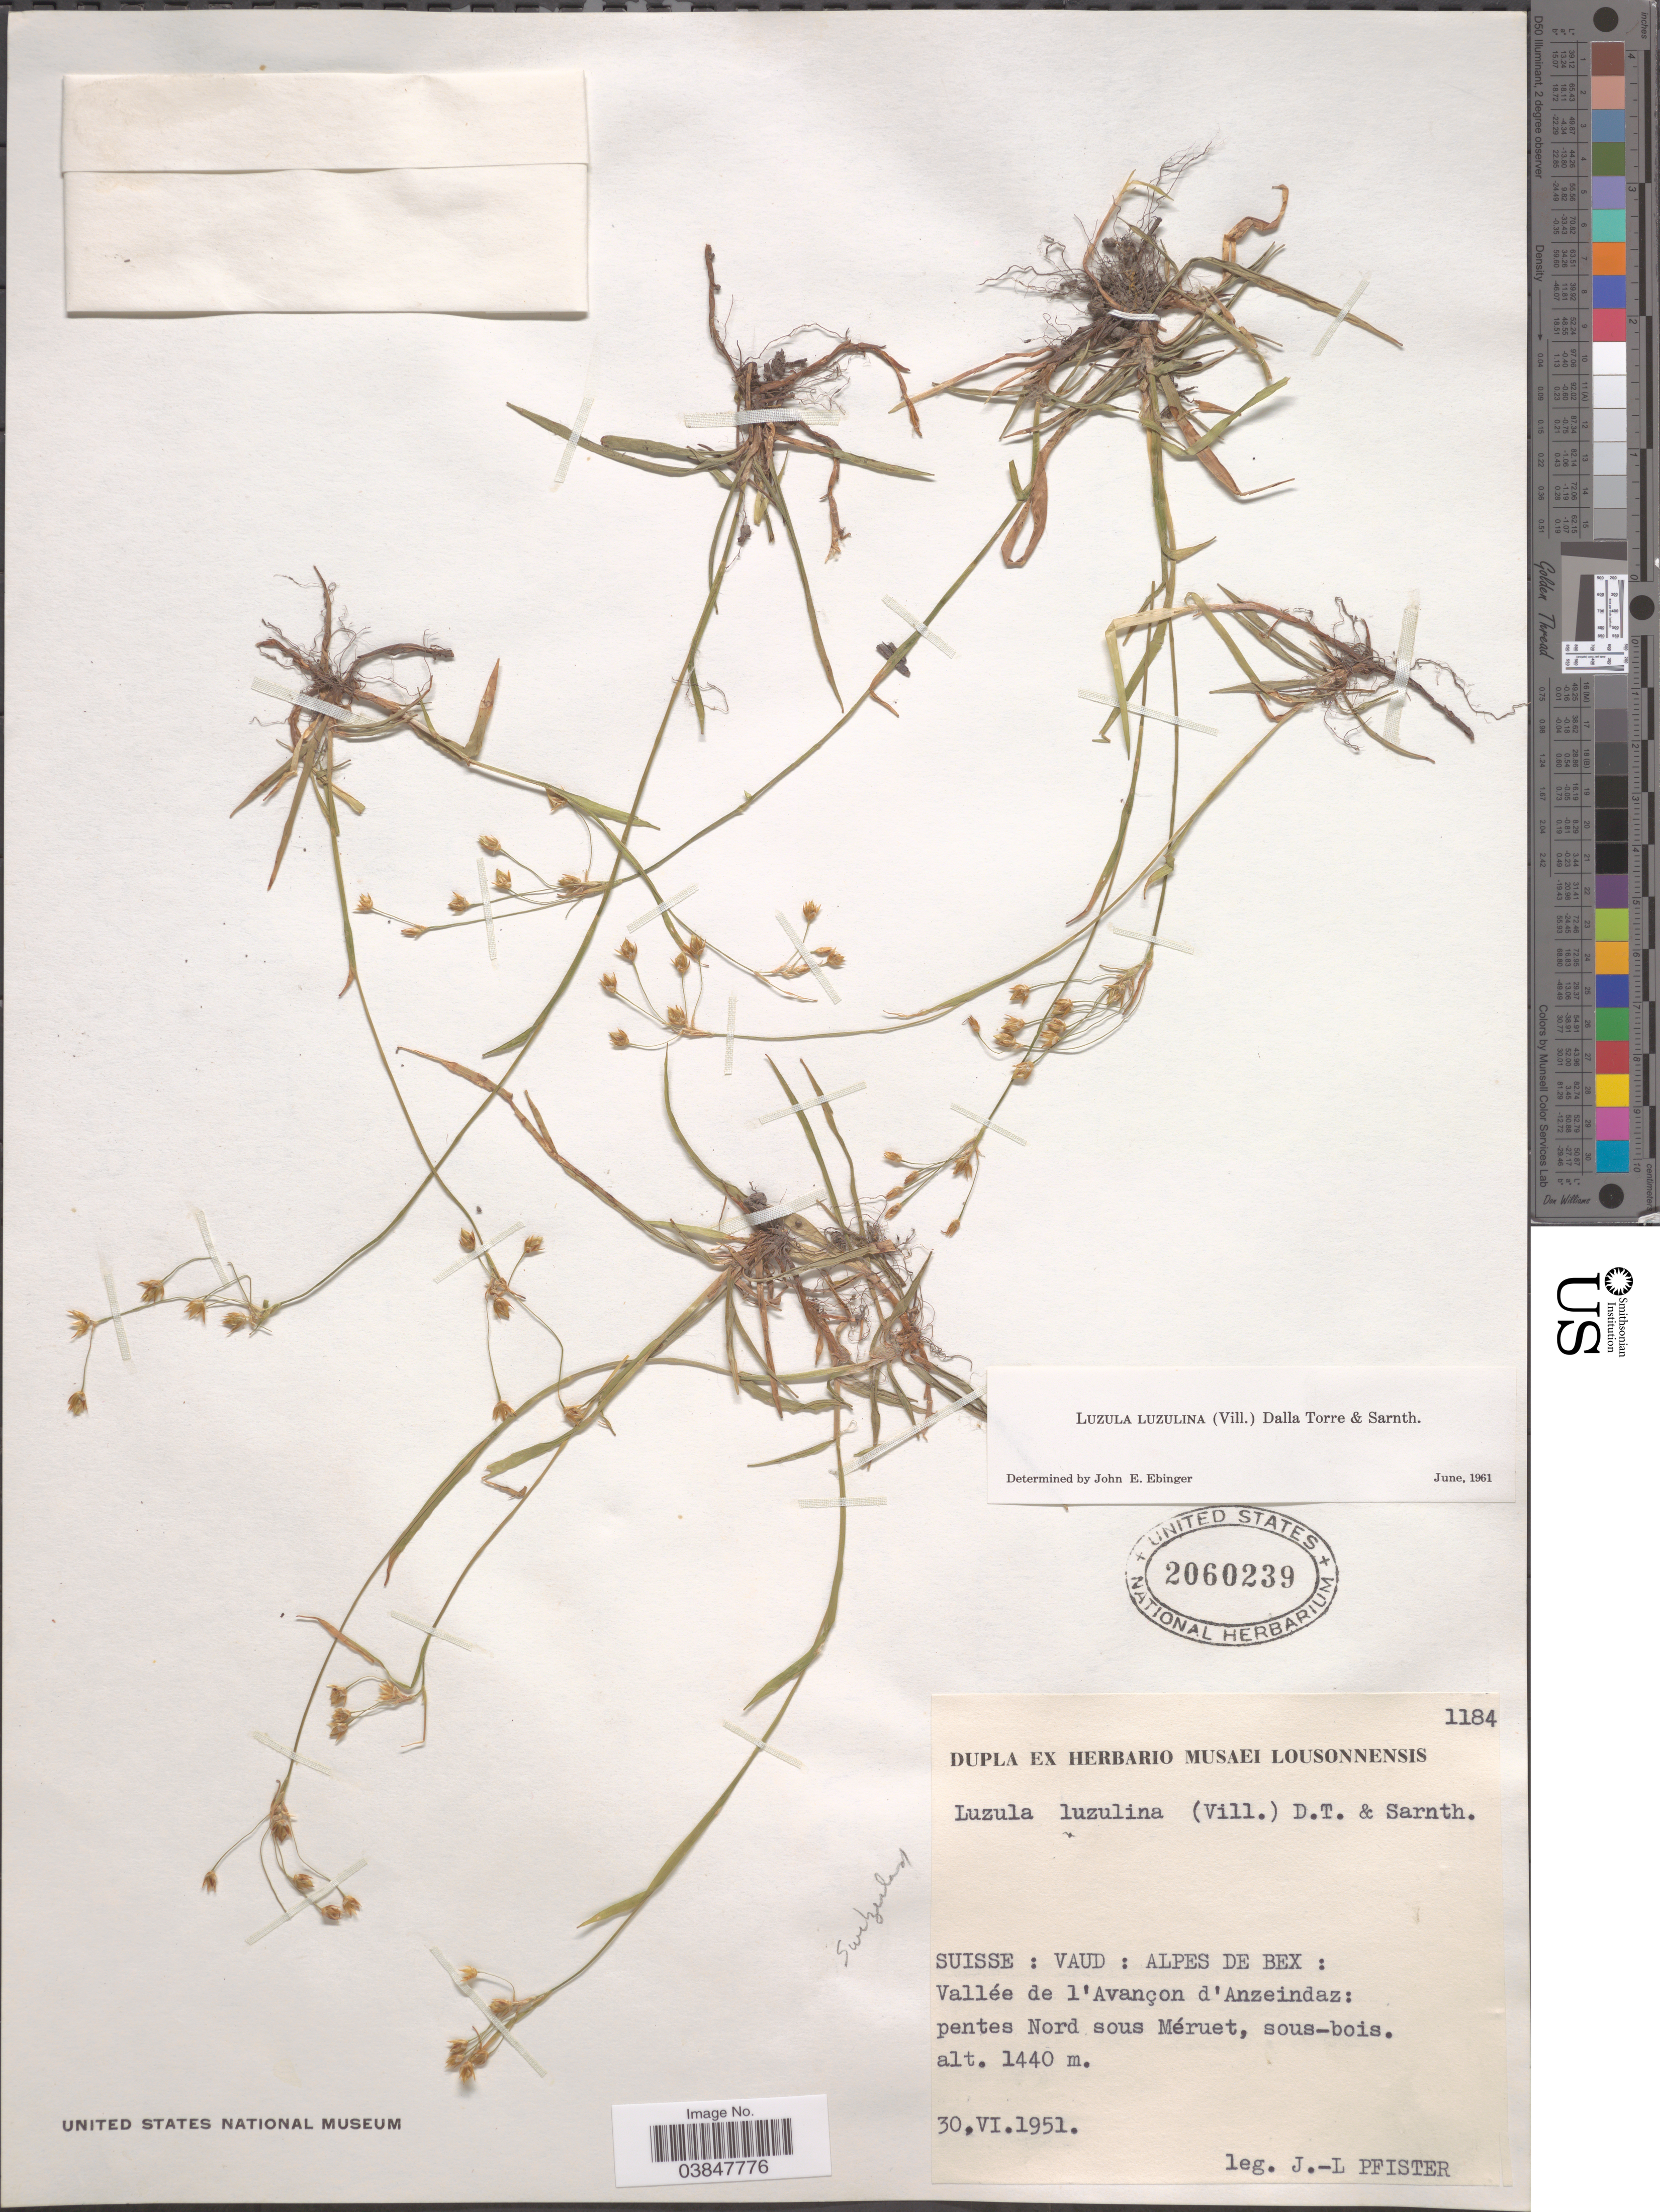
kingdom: Plantae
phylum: Tracheophyta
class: Liliopsida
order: Poales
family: Juncaceae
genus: Luzula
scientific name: Luzula luzulina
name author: (Vill.) Racib.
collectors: J. Pfister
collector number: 1184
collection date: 1951-06-30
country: Switzerland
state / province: Vaud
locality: Suise: Alpes de Bex: Vallée de l'Avançon d' Anzeindaz: pentes Nord sous Méruet.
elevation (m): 1440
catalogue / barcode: US 2060239